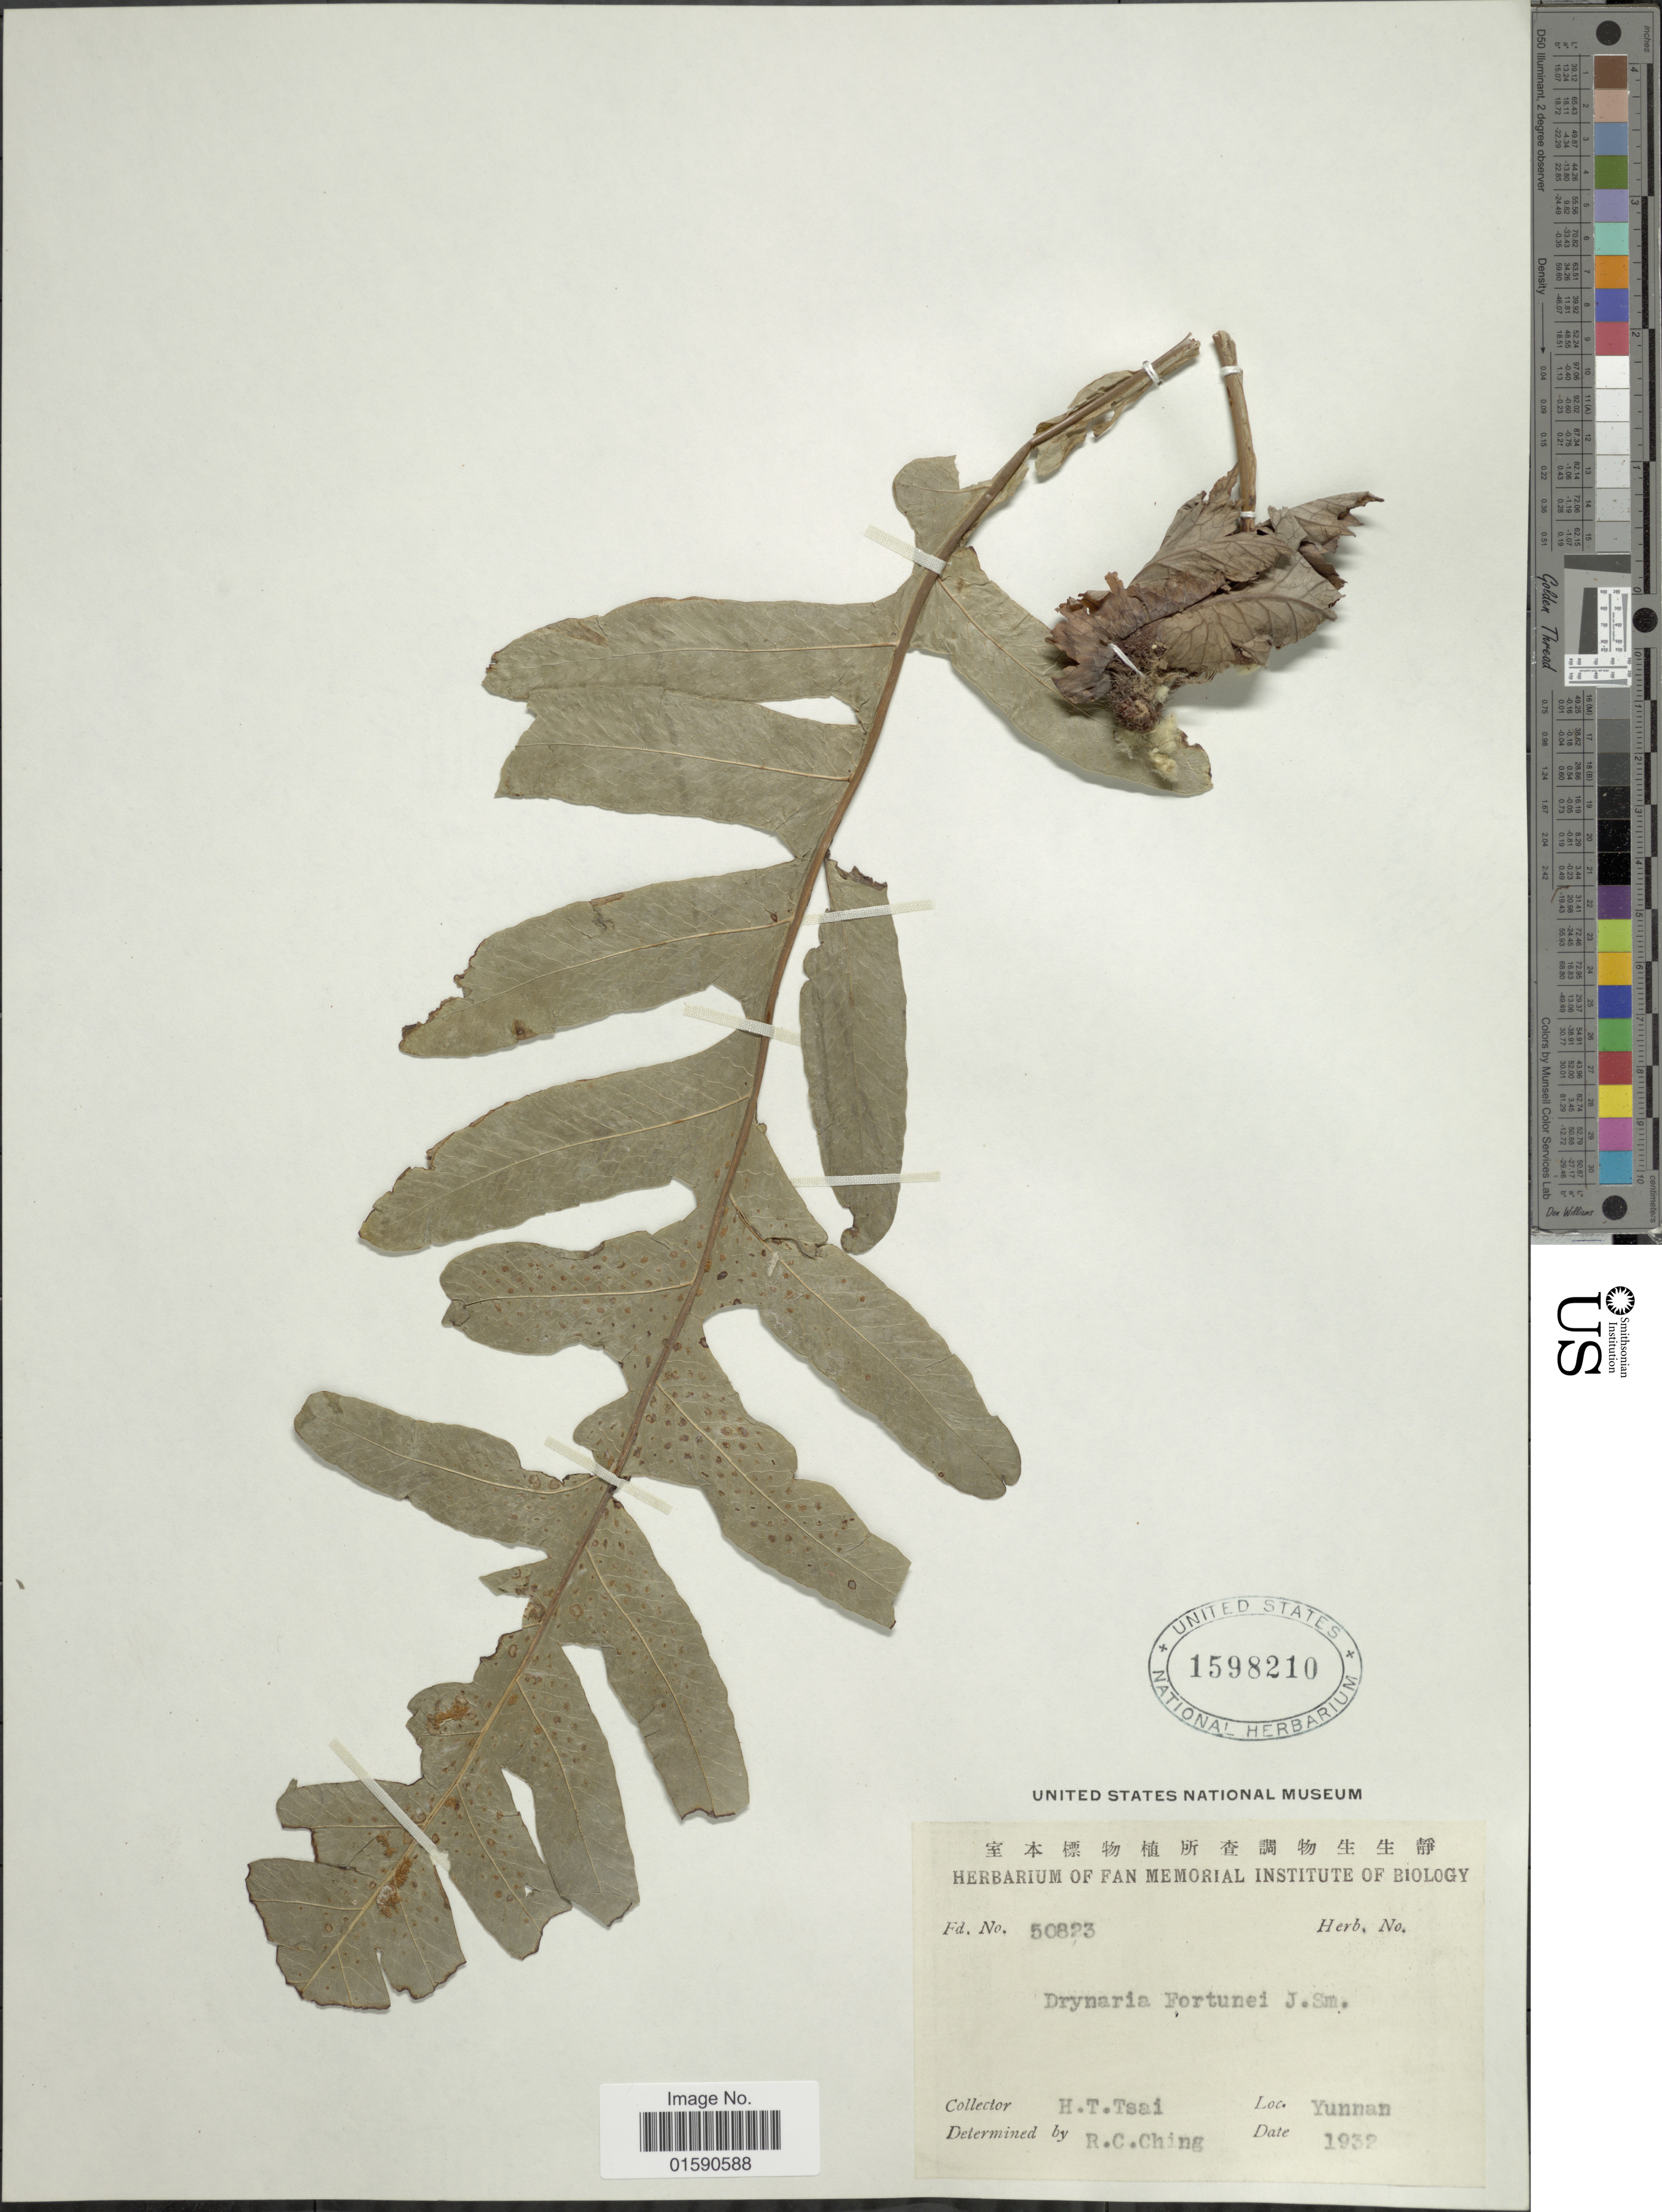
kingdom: Plantae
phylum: Tracheophyta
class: Polypodiopsida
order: Polypodiales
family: Polypodiaceae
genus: Drynaria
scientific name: Drynaria fortunei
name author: (Kunze ex Mett.) J. Sm.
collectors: H. Tsai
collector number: Fd. 50823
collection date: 1932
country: China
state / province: Yunnan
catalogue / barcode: US 1598210